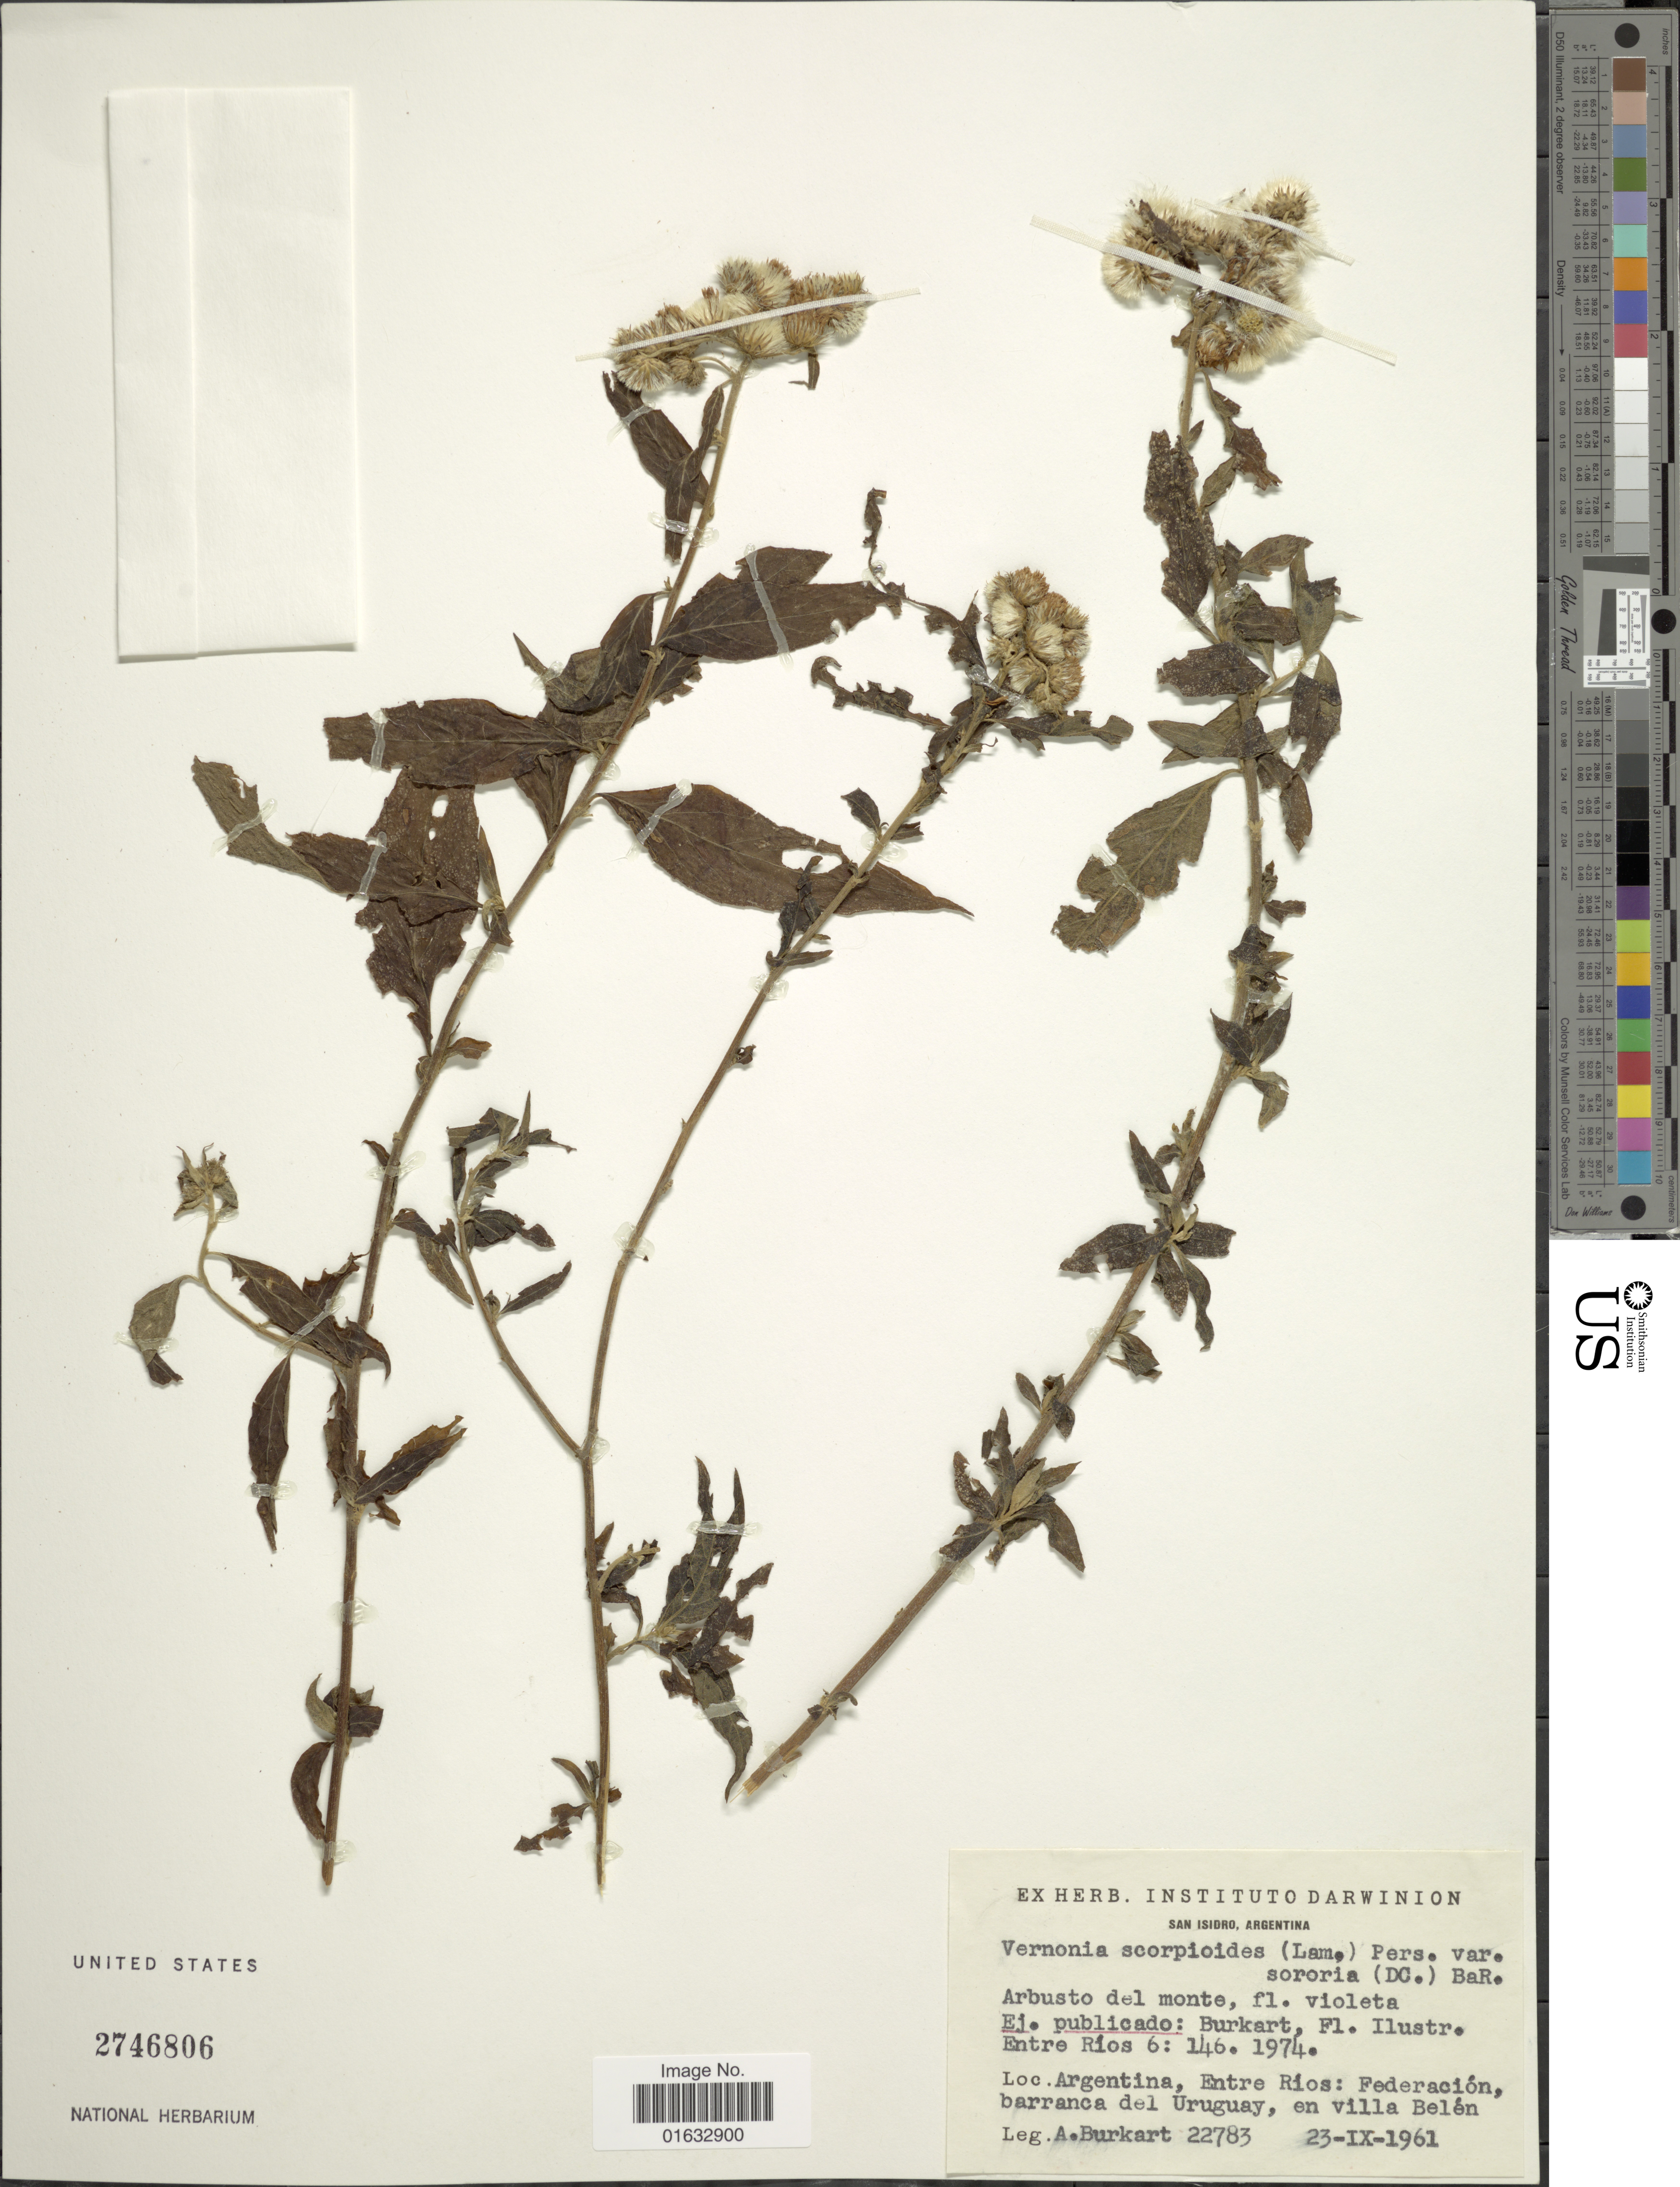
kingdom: Plantae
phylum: Tracheophyta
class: Magnoliopsida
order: Asterales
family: Asteraceae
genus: Cyrtocymura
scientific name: Cyrtocymura scorpioides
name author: (Lam.) H. Rob.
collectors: A. E. Burkart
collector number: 22783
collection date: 1961-09-23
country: Argentina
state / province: Entre Rios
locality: Federacion, barranca del Uruguauy, en villa Belen. San Isidor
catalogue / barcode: US 2746806